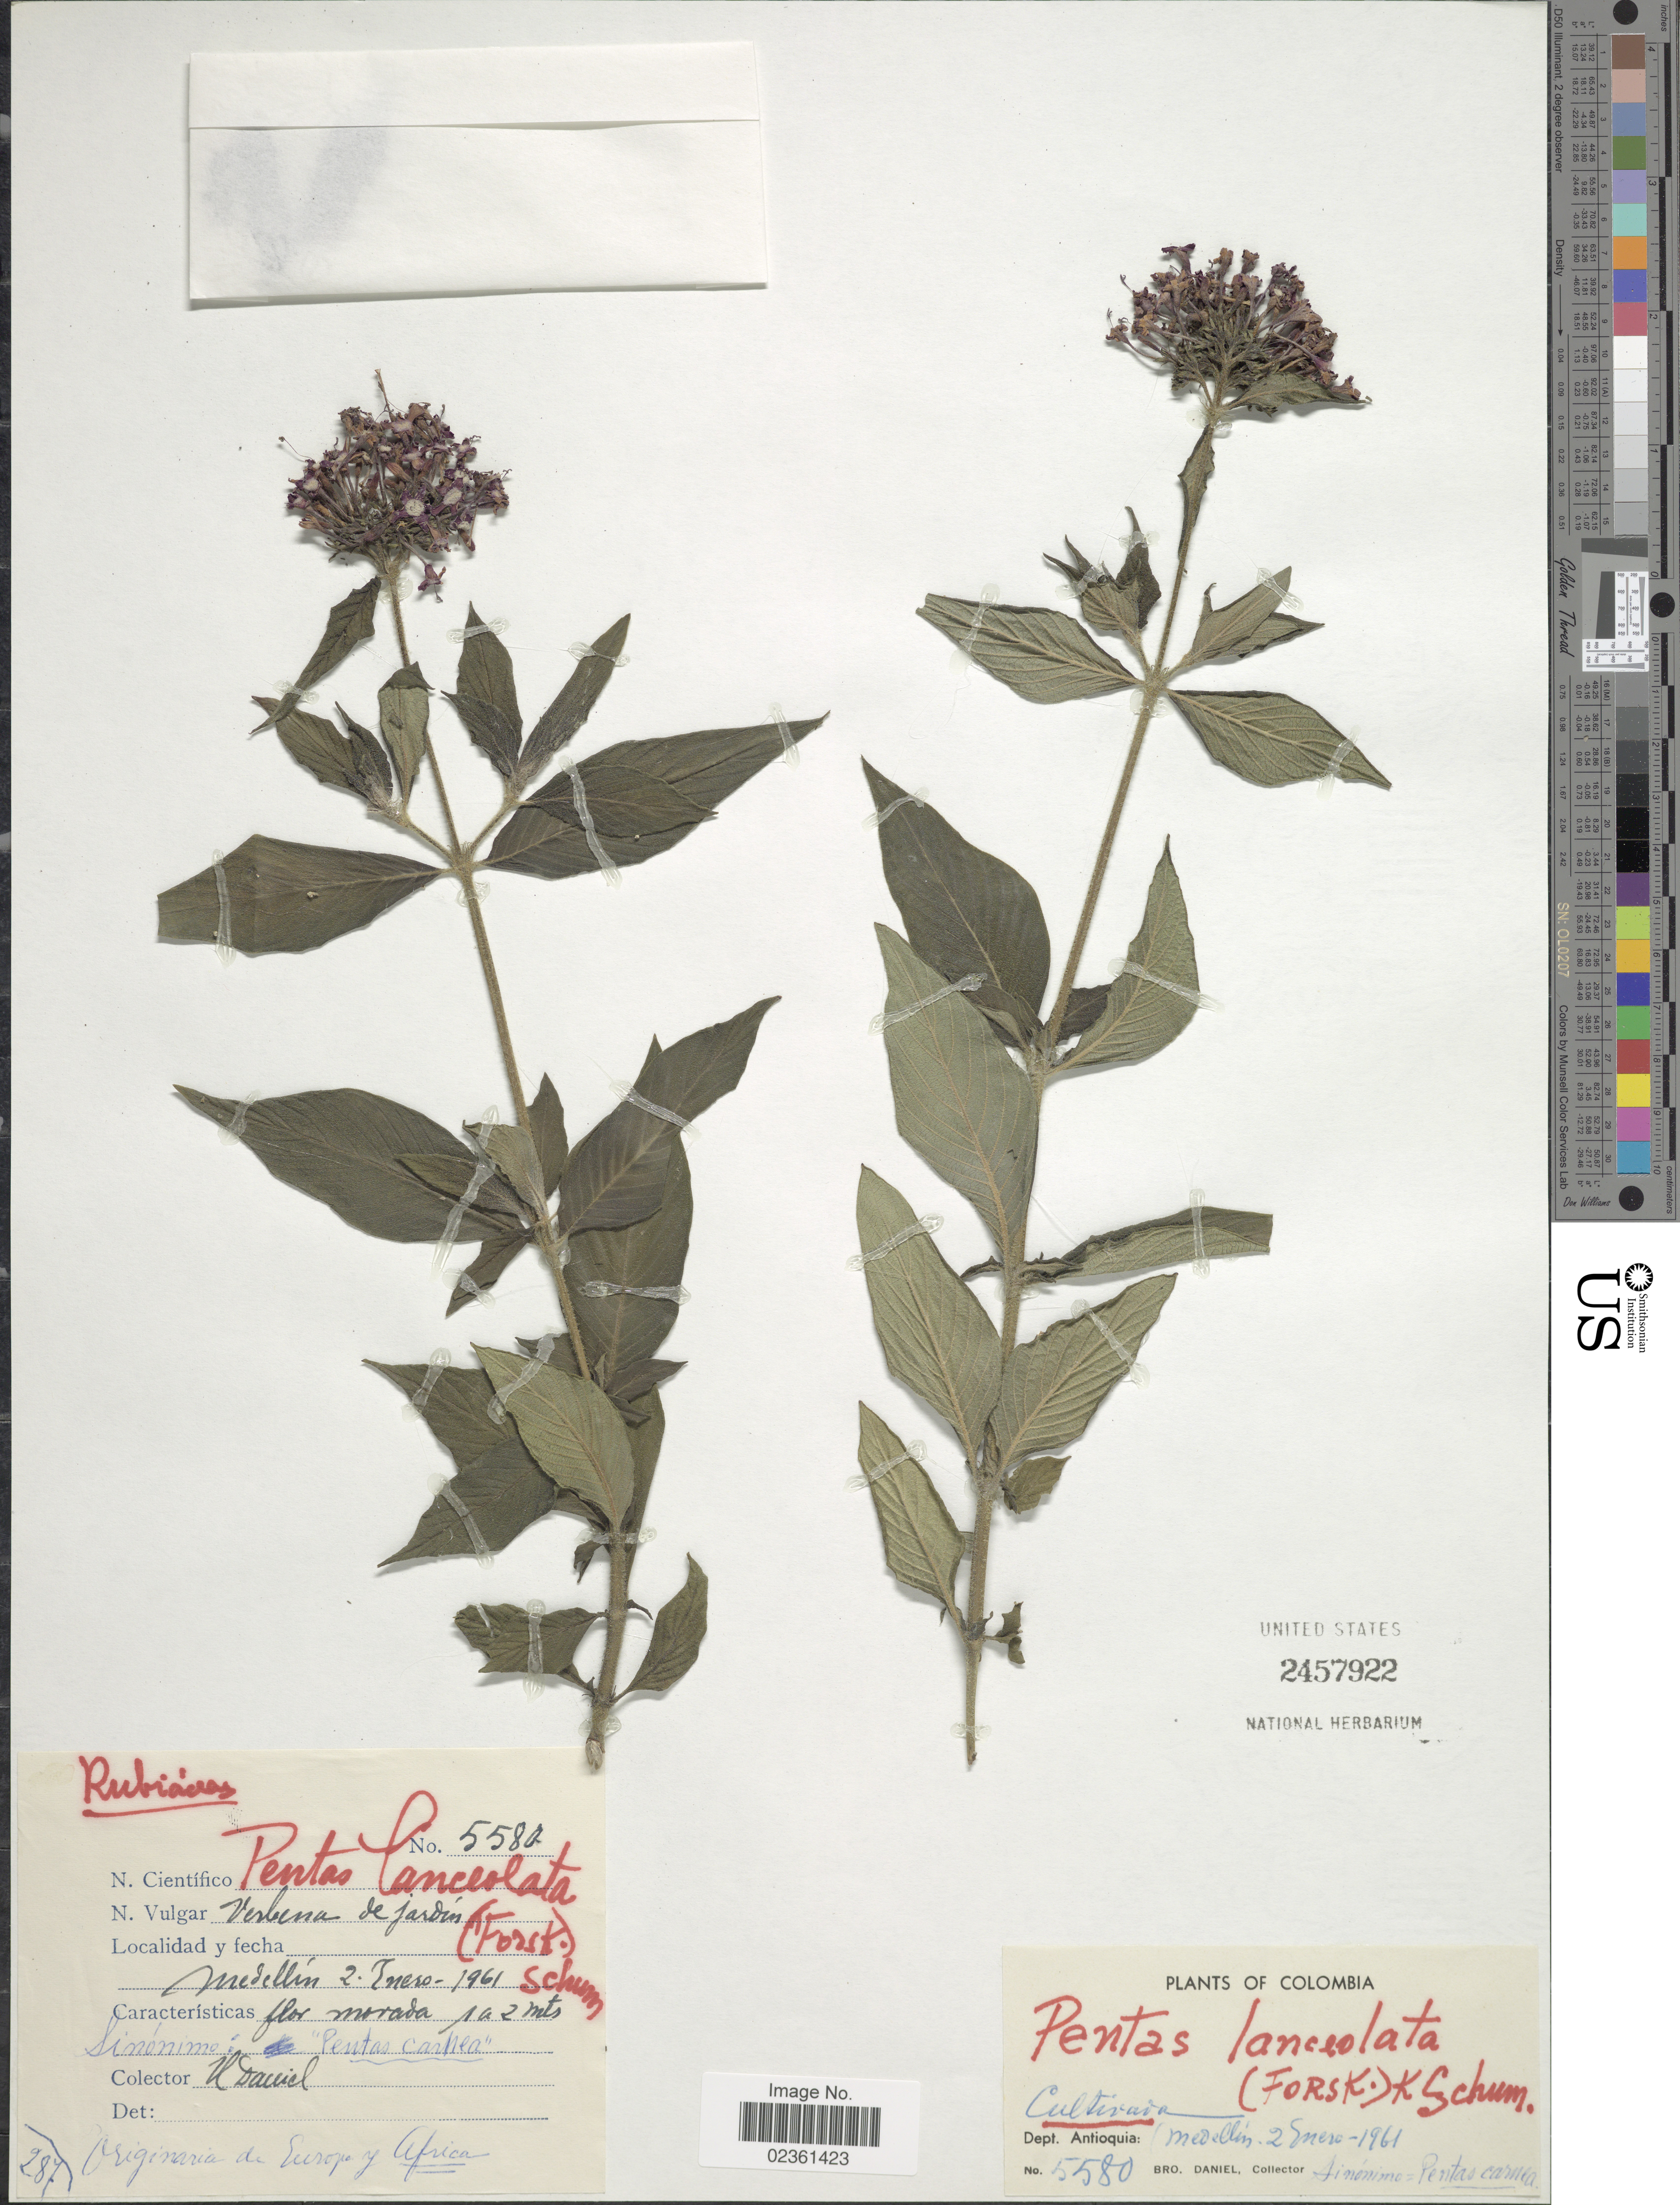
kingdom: Plantae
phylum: Tracheophyta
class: Magnoliopsida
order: Gentianales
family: Rubiaceae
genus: Pentas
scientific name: Pentas lanceolata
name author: (Forssk.) Deflers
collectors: Bro. Daniel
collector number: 5580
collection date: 1961-01-02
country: Colombia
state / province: Antioquia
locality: Cultivado, Medellin, Verbena de jardin [unsure placement].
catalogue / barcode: US 2457922